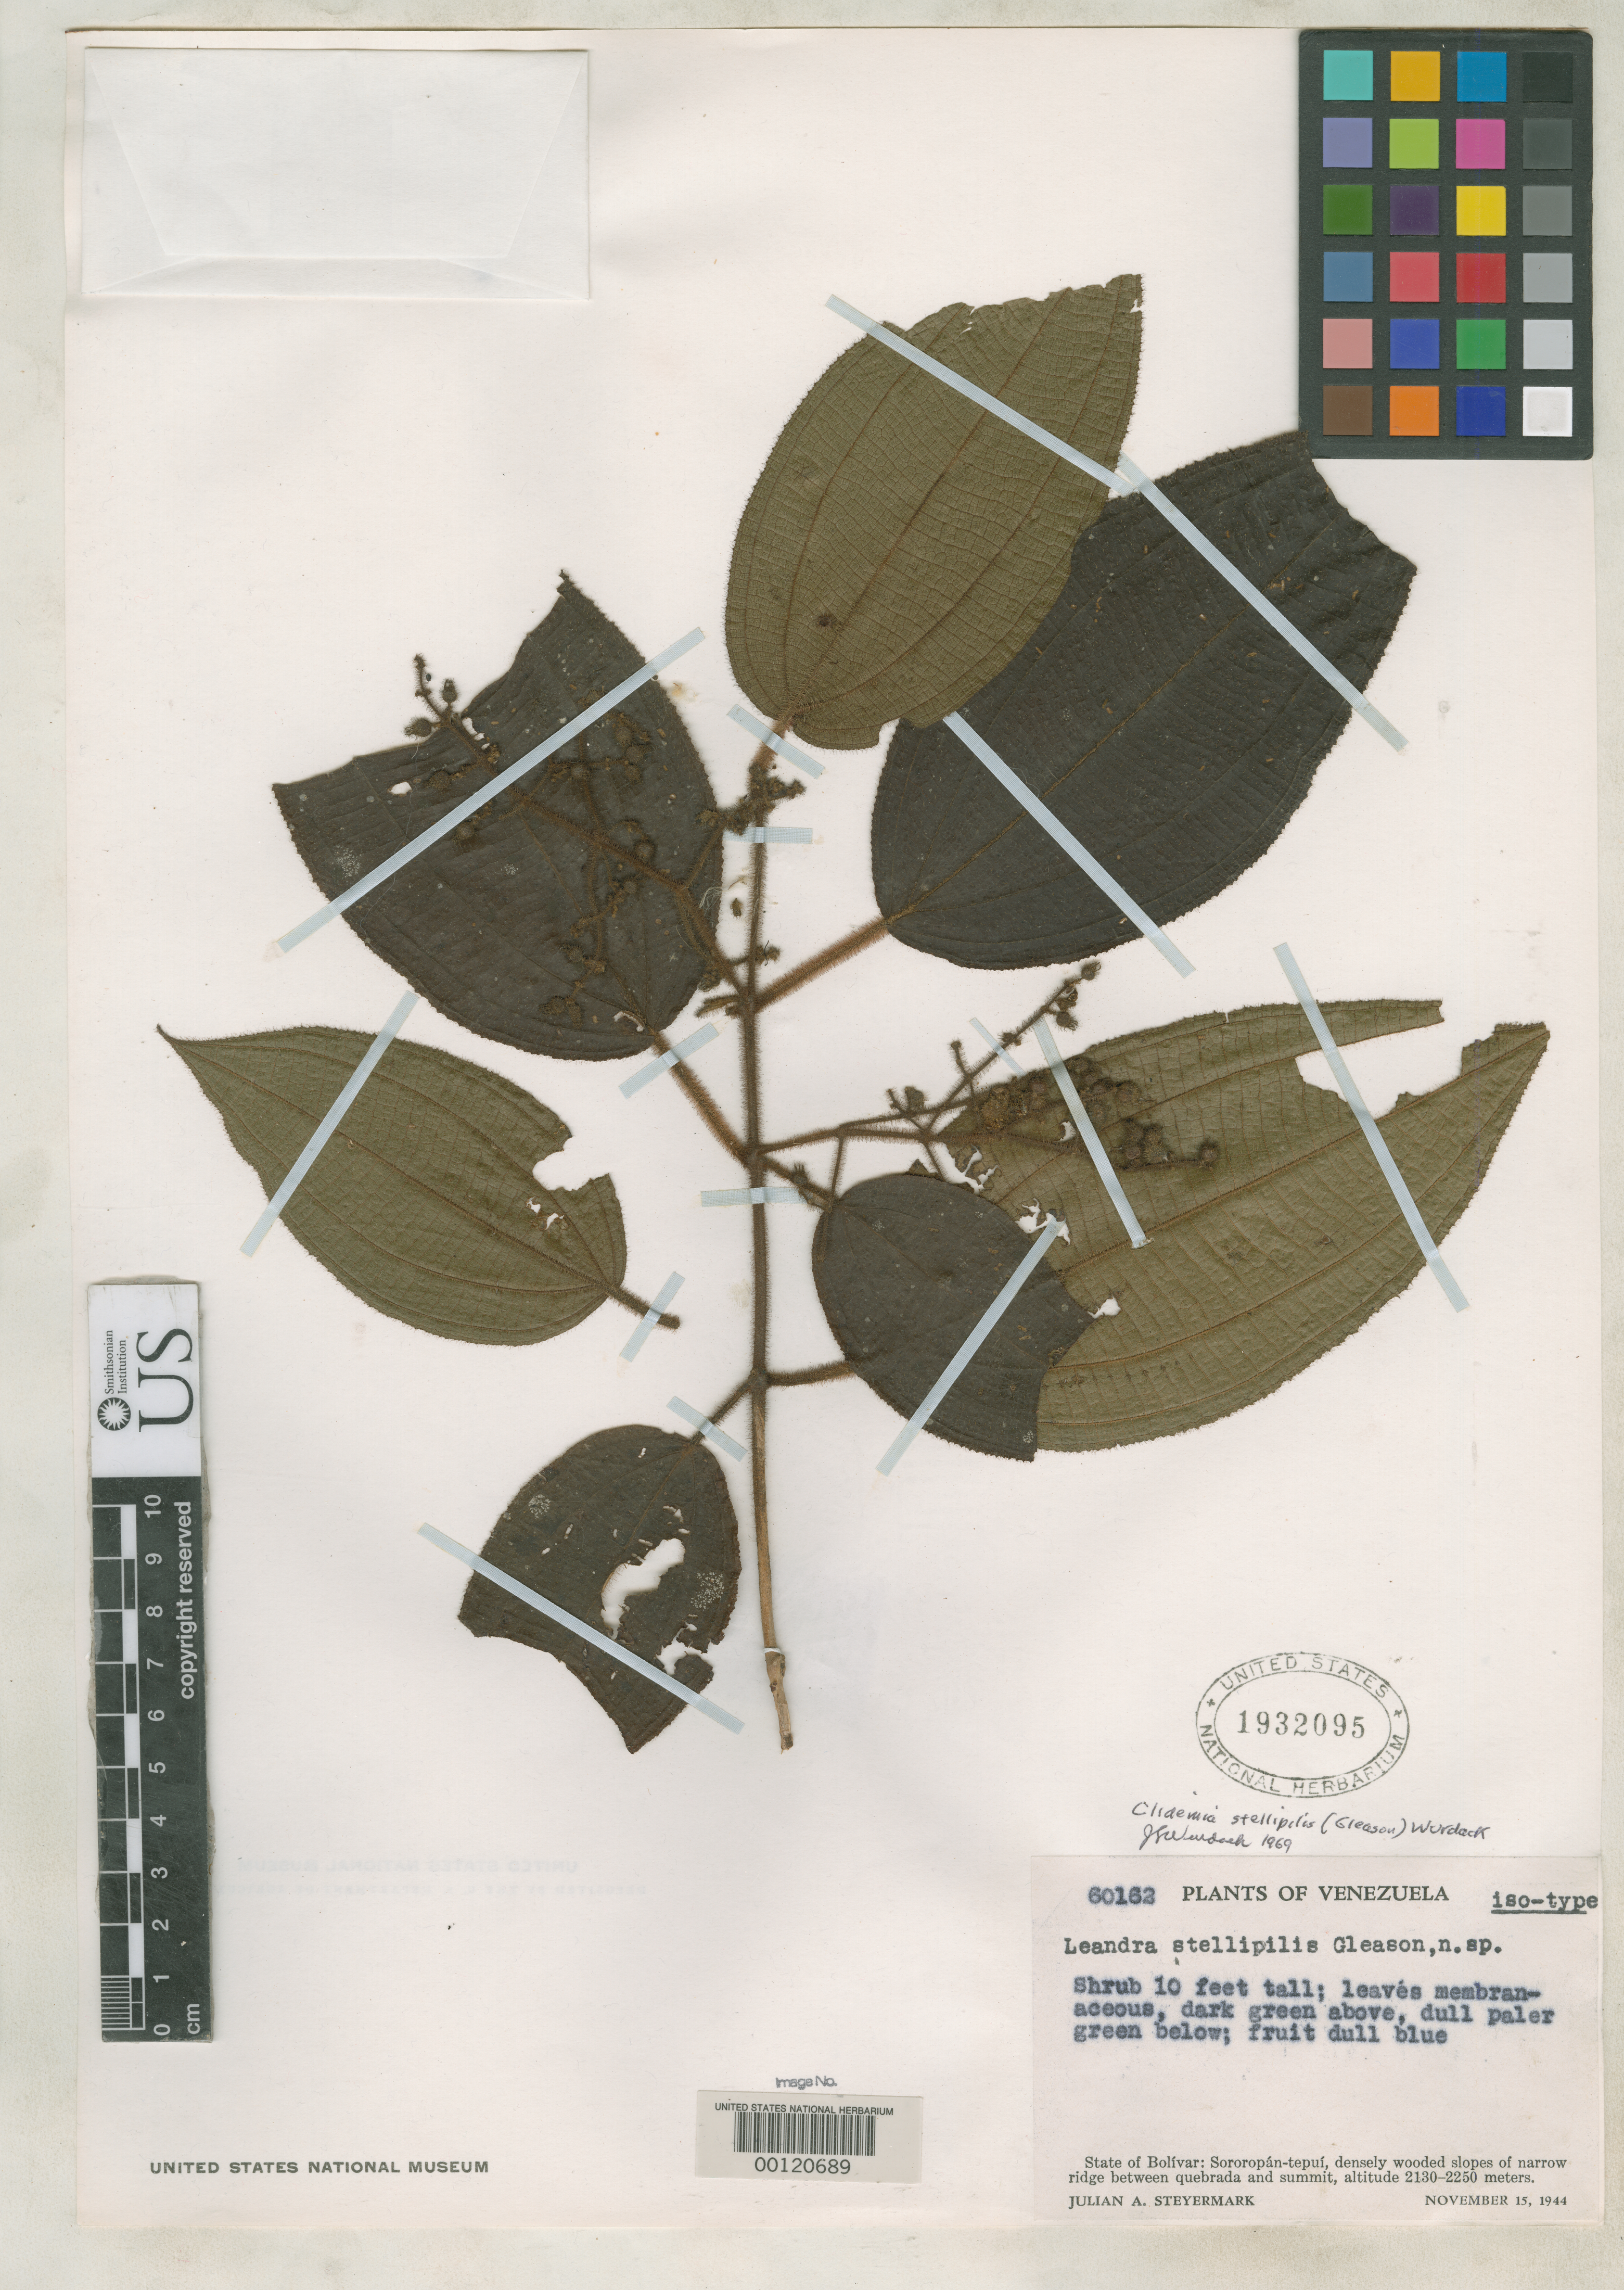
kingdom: Plantae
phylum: Tracheophyta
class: Magnoliopsida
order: Myrtales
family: Melastomataceae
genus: Leandra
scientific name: Leandra stellipilis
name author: Gleason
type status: Isotype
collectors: J. Steyermark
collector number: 60162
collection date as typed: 15 Nov 1944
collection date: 1944-11-15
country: Venezuela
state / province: Bolivar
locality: Sororopan-Tepui.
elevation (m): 2130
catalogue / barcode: US 1932095